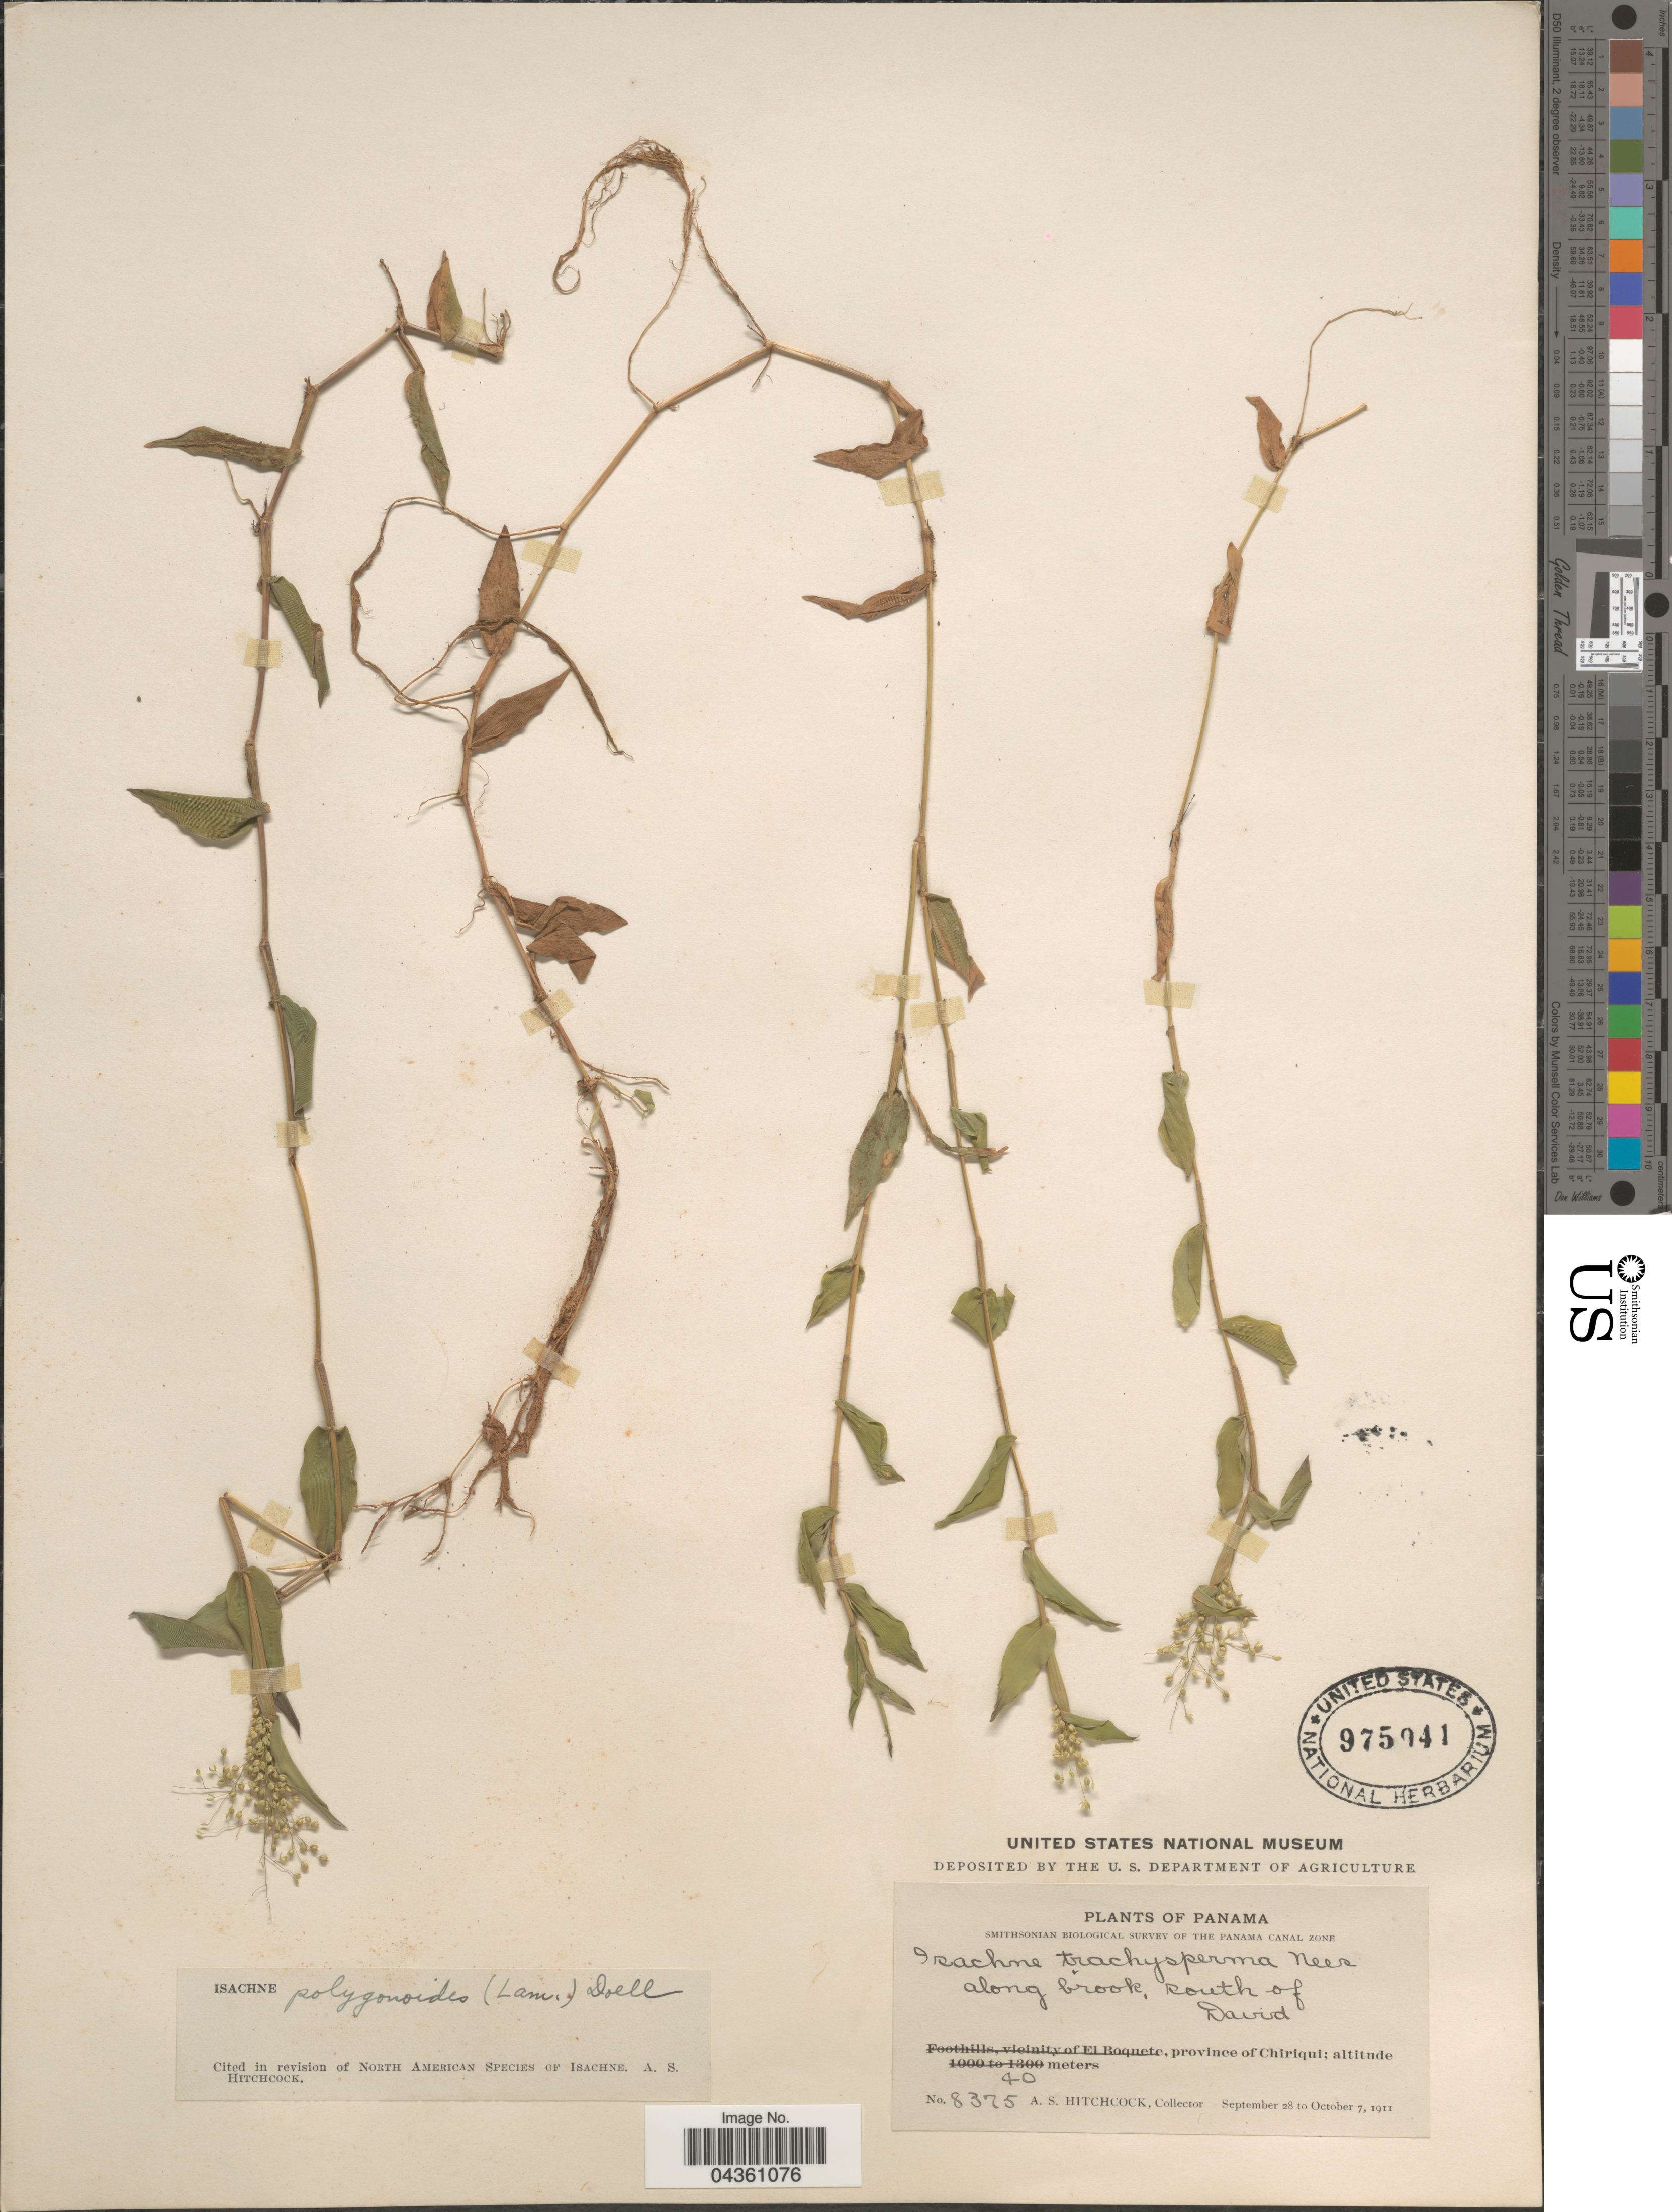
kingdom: Plantae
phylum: Tracheophyta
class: Liliopsida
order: Poales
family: Poaceae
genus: Isachne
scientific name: Isachne polygonoides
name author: (Lam.) Döll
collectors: A. S. Hitchcock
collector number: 8375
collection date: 1911-09-28/1911-10-07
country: Panama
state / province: Chiriqui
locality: Smithsonian Biological Survey of the Panama Canal Zone. Along brook, south of David.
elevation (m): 40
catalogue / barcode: US 975941